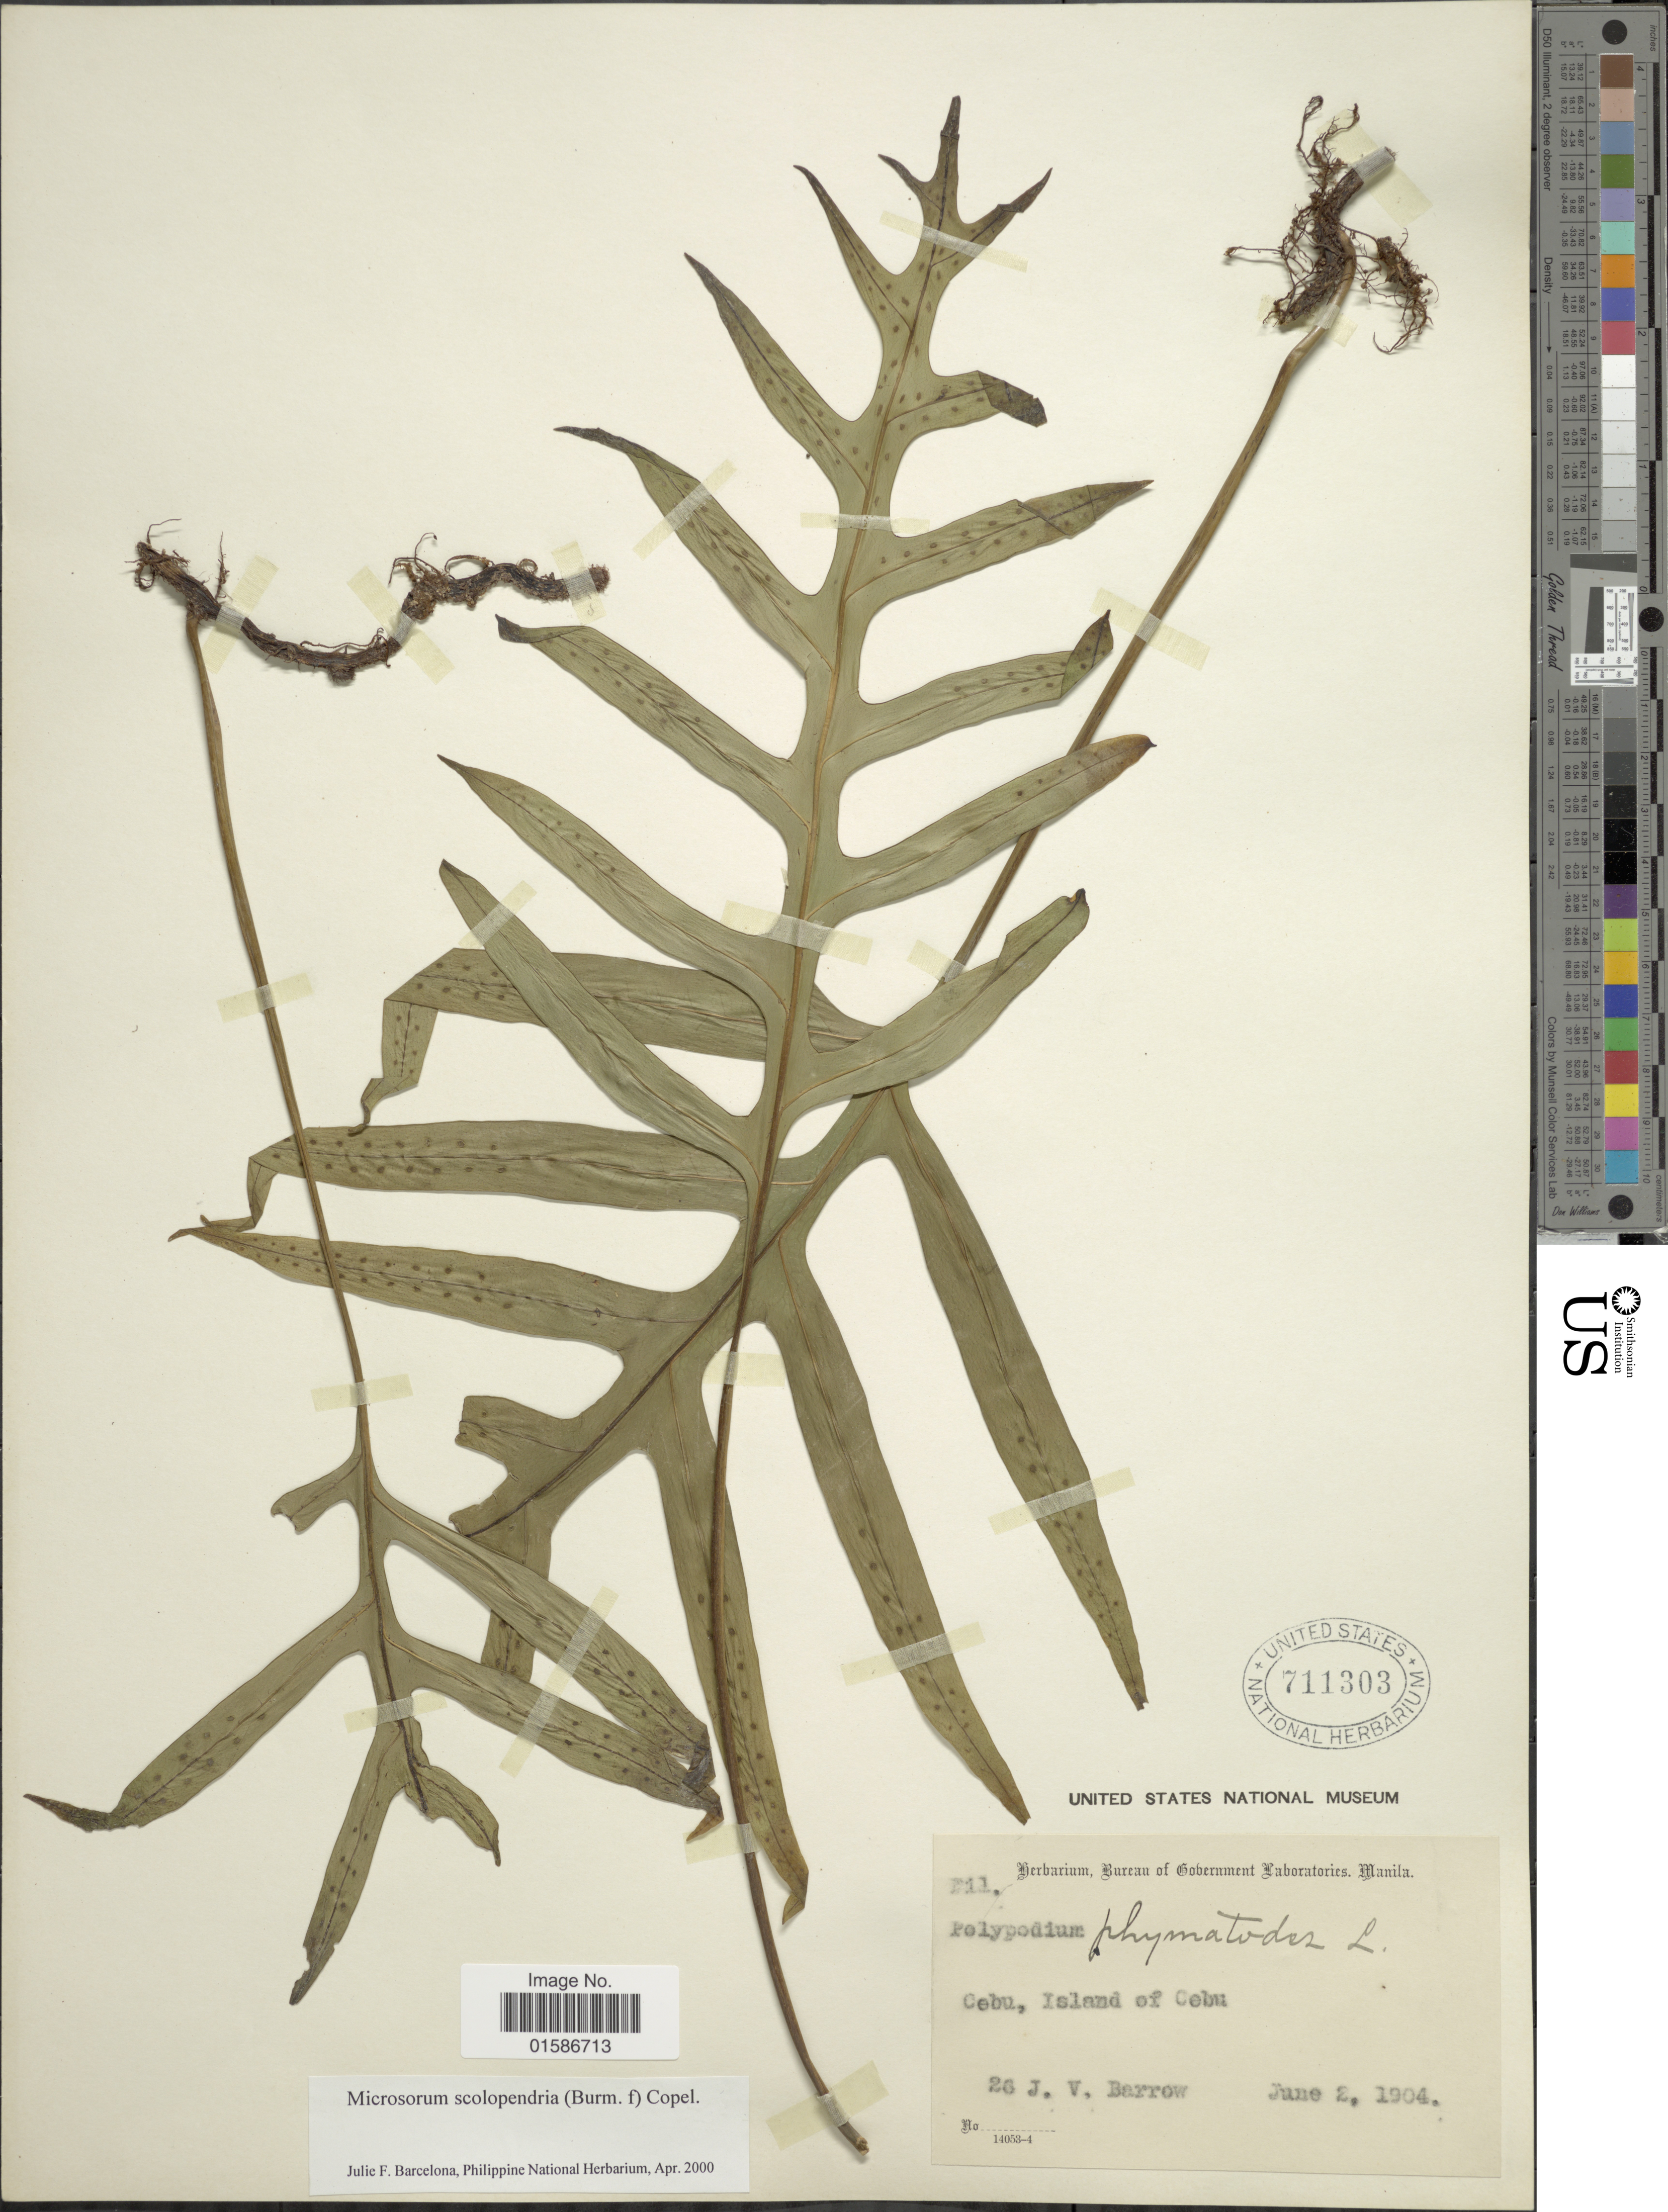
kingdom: Plantae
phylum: Tracheophyta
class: Polypodiopsida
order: Polypodiales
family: Polypodiaceae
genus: Microsorum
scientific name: Microsorum scolopendria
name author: (Burm. f.) Copel.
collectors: J. Barrow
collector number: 26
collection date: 1904-06-02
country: Philippines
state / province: Central Visayas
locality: Cebu, Island of Cebu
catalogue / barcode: US 711303